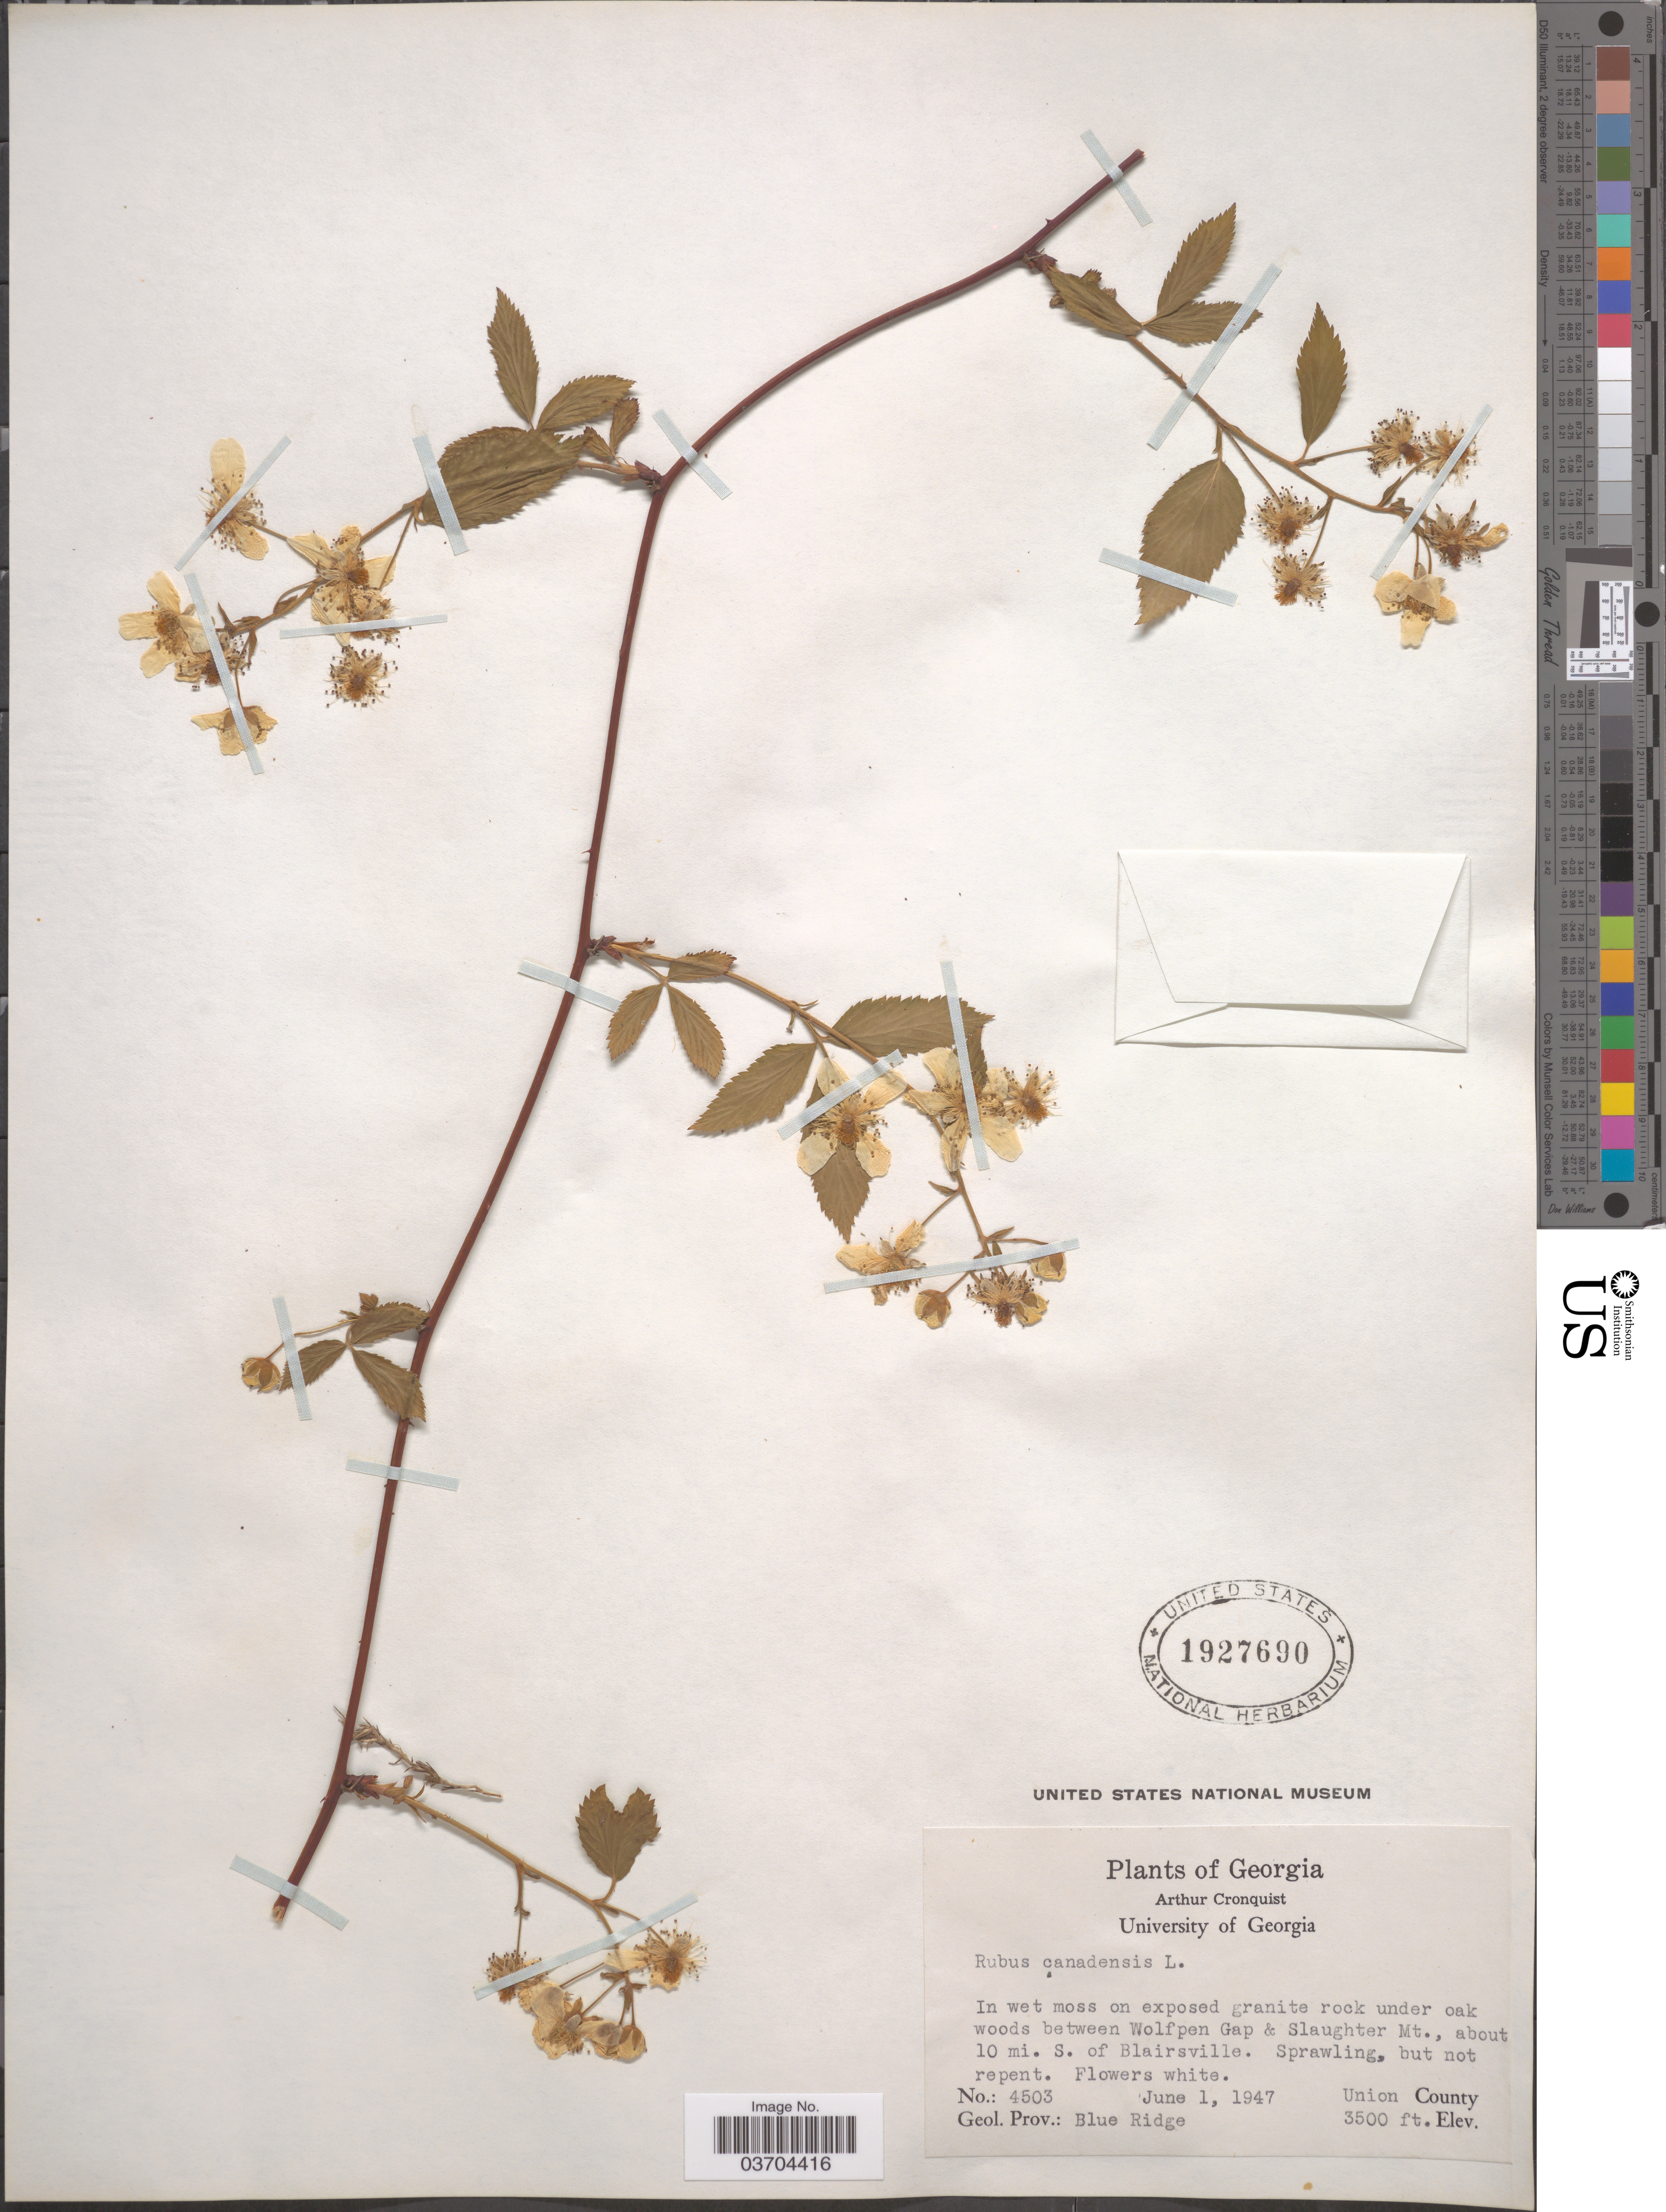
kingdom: Plantae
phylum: Tracheophyta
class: Magnoliopsida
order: Rosales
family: Rosaceae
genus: Rubus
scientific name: Rubus canadensis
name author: L.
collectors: A. J. Cronquist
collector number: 4503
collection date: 1947-06-01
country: United States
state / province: Georgia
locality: Between Wolfpen Gap & Slaughter Mt., about 10 mi. S. of Blairsville. Union County. Geol. Prov.: Blue Ridge.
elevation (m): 1067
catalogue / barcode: US 1927690